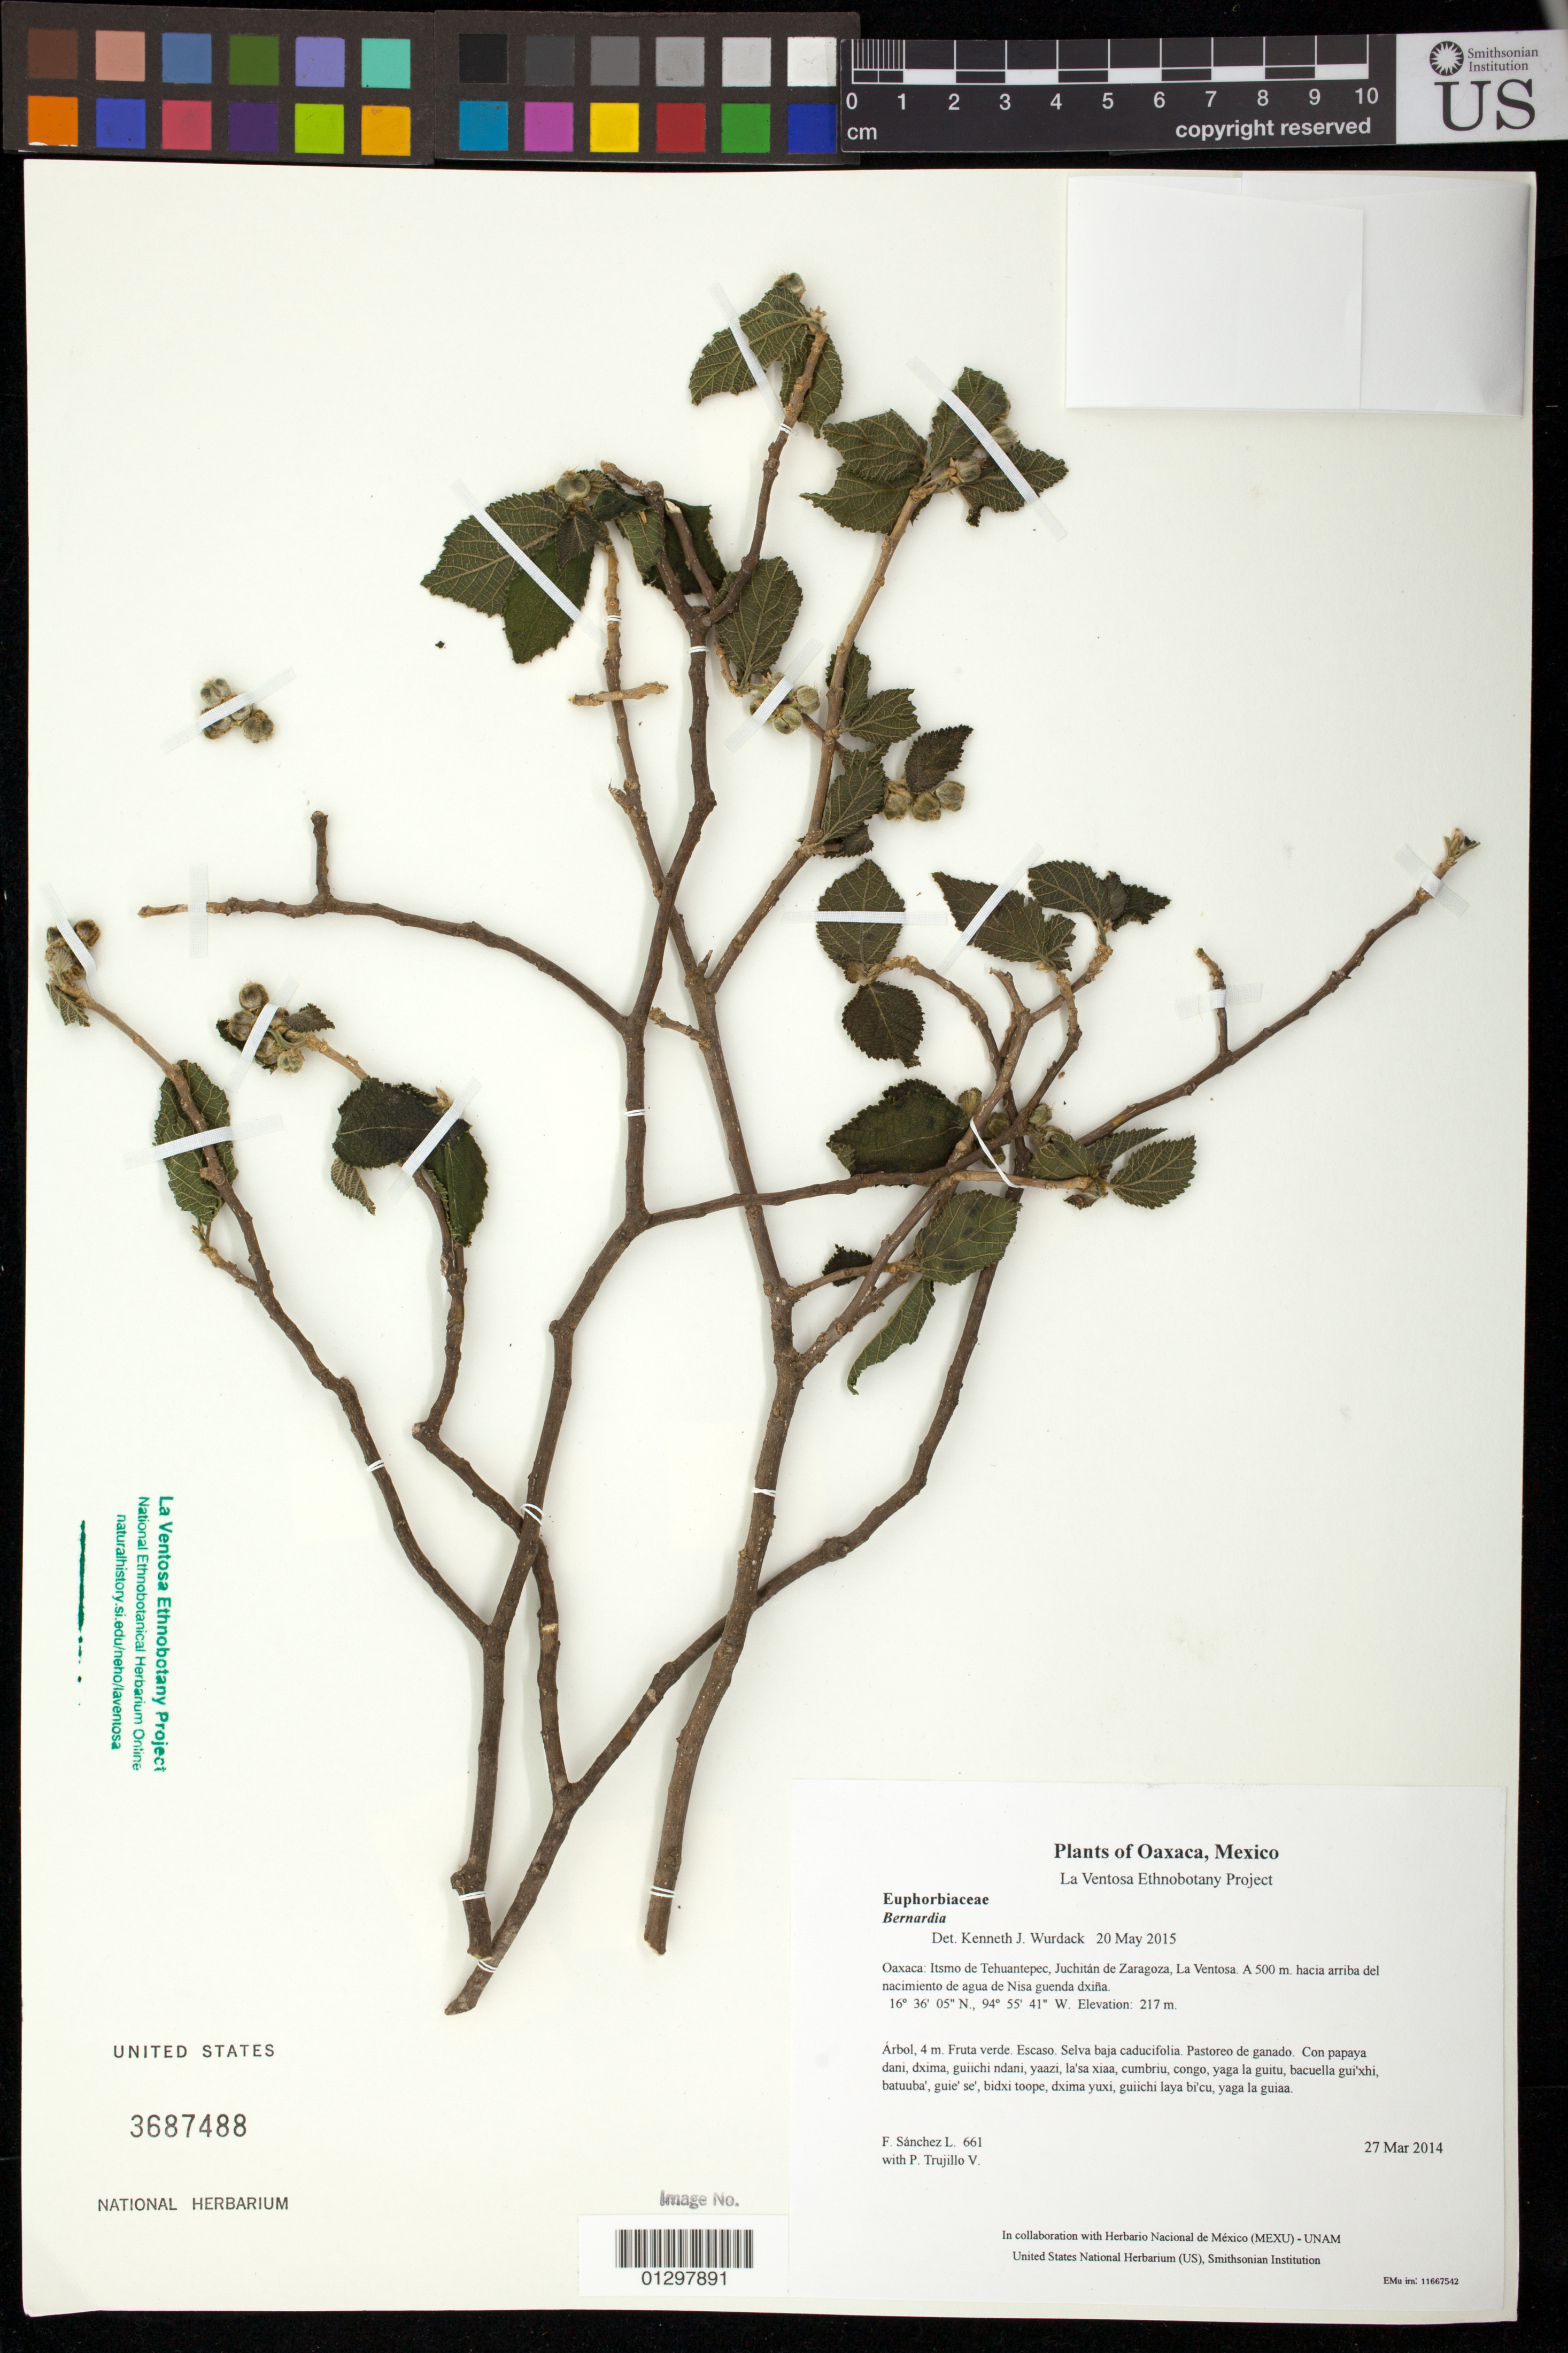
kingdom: Plantae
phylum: Tracheophyta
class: Magnoliopsida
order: Malpighiales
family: Euphorbiaceae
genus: Bernardia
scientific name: Bernardia chiangii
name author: Cervantes Maldonado & Flores Olv.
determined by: Martínez Gordillo, M.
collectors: F. Sánchez L. & P. Trujillo V.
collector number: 661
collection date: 2014-03-27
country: Mexico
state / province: Oaxaca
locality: Itsmo de Tehuantepec, Juchitán de Zaragoza, La Ventosa. A 500 m. hacia arriba del nacimiento de agua de Nisa guenda dxiña.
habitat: Selva baja caducifolia. Pastoreo de ganado.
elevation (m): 217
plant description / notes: JEBOT, MEXU, SERO, US; Yaga. 4 m. Cuaananaxhi naga'. Huaxie'.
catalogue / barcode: US 3687488